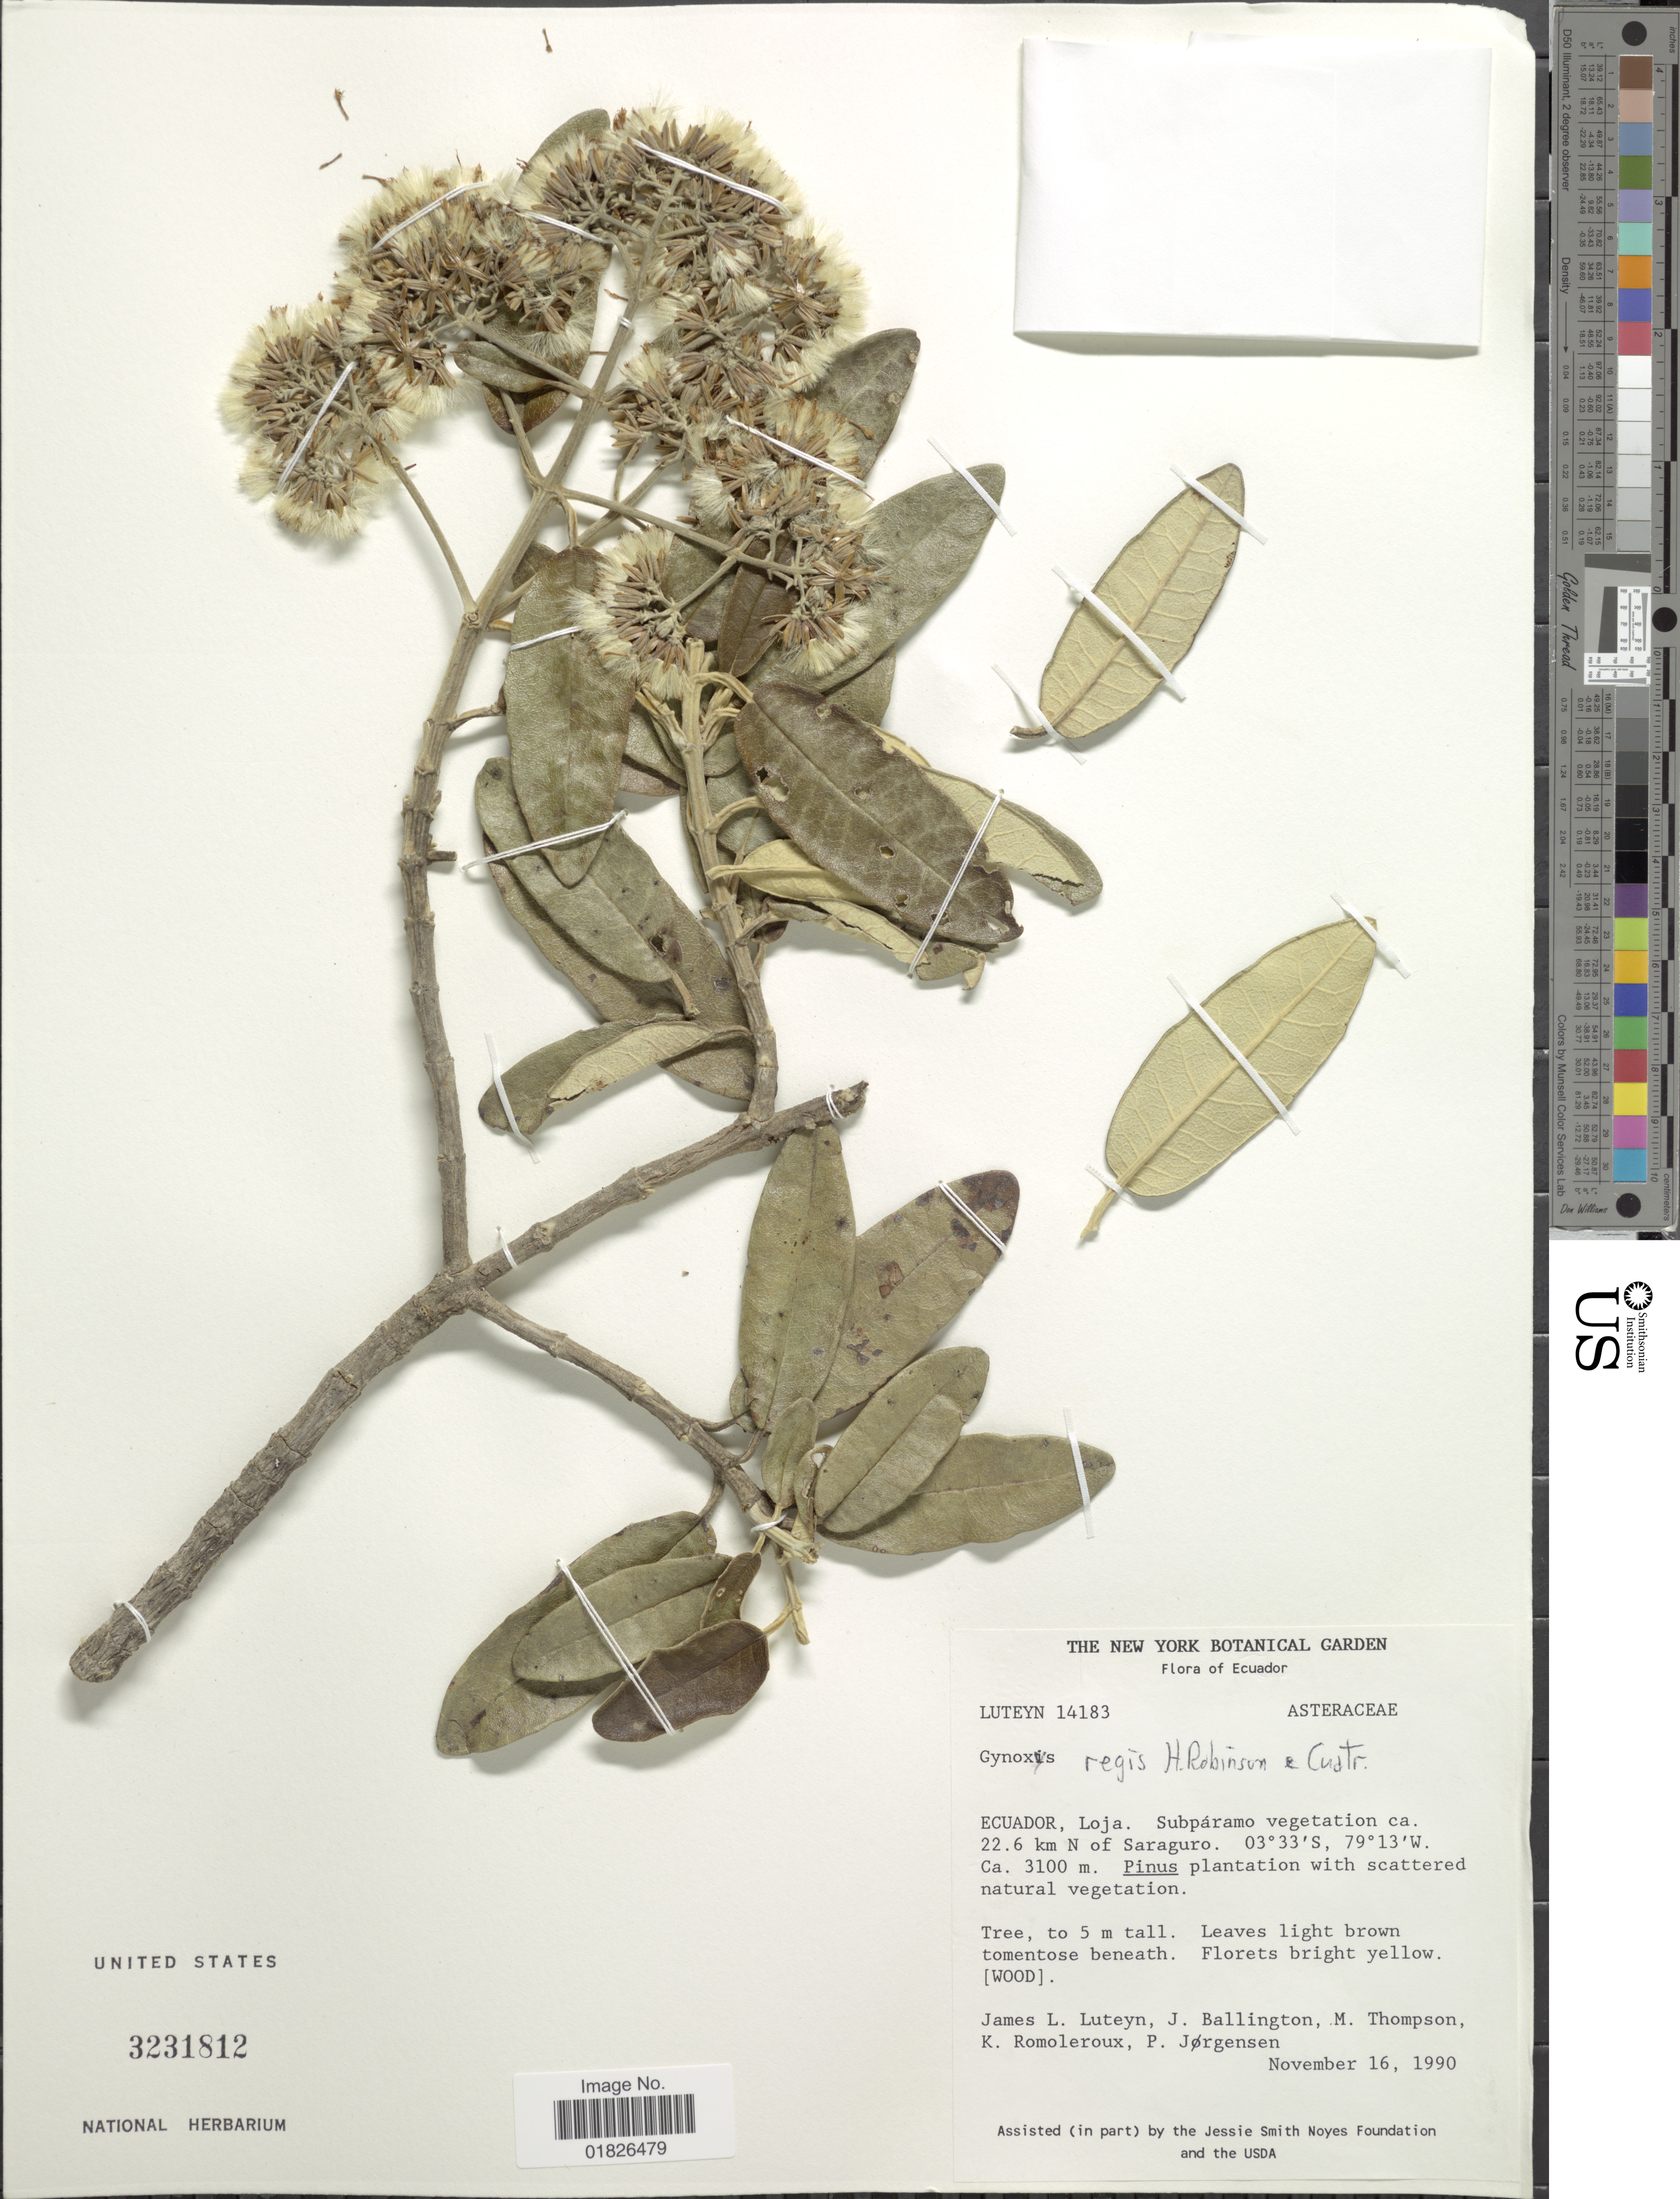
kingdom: Plantae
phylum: Tracheophyta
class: Magnoliopsida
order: Asterales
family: Asteraceae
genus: Paragynoxys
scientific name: Paragynoxys regis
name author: (H. Rob. & Cuatrec.) H. Rob. & Cuatrec.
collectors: J. L. Luteyn, J. Ballington, M. Thompson, K. Romolerloux & P. Jørgensen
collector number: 14183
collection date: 1990-11-16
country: Ecuador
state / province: Loja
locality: Ca 22.6 km N of Saraguro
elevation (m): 3100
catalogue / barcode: US 3231812